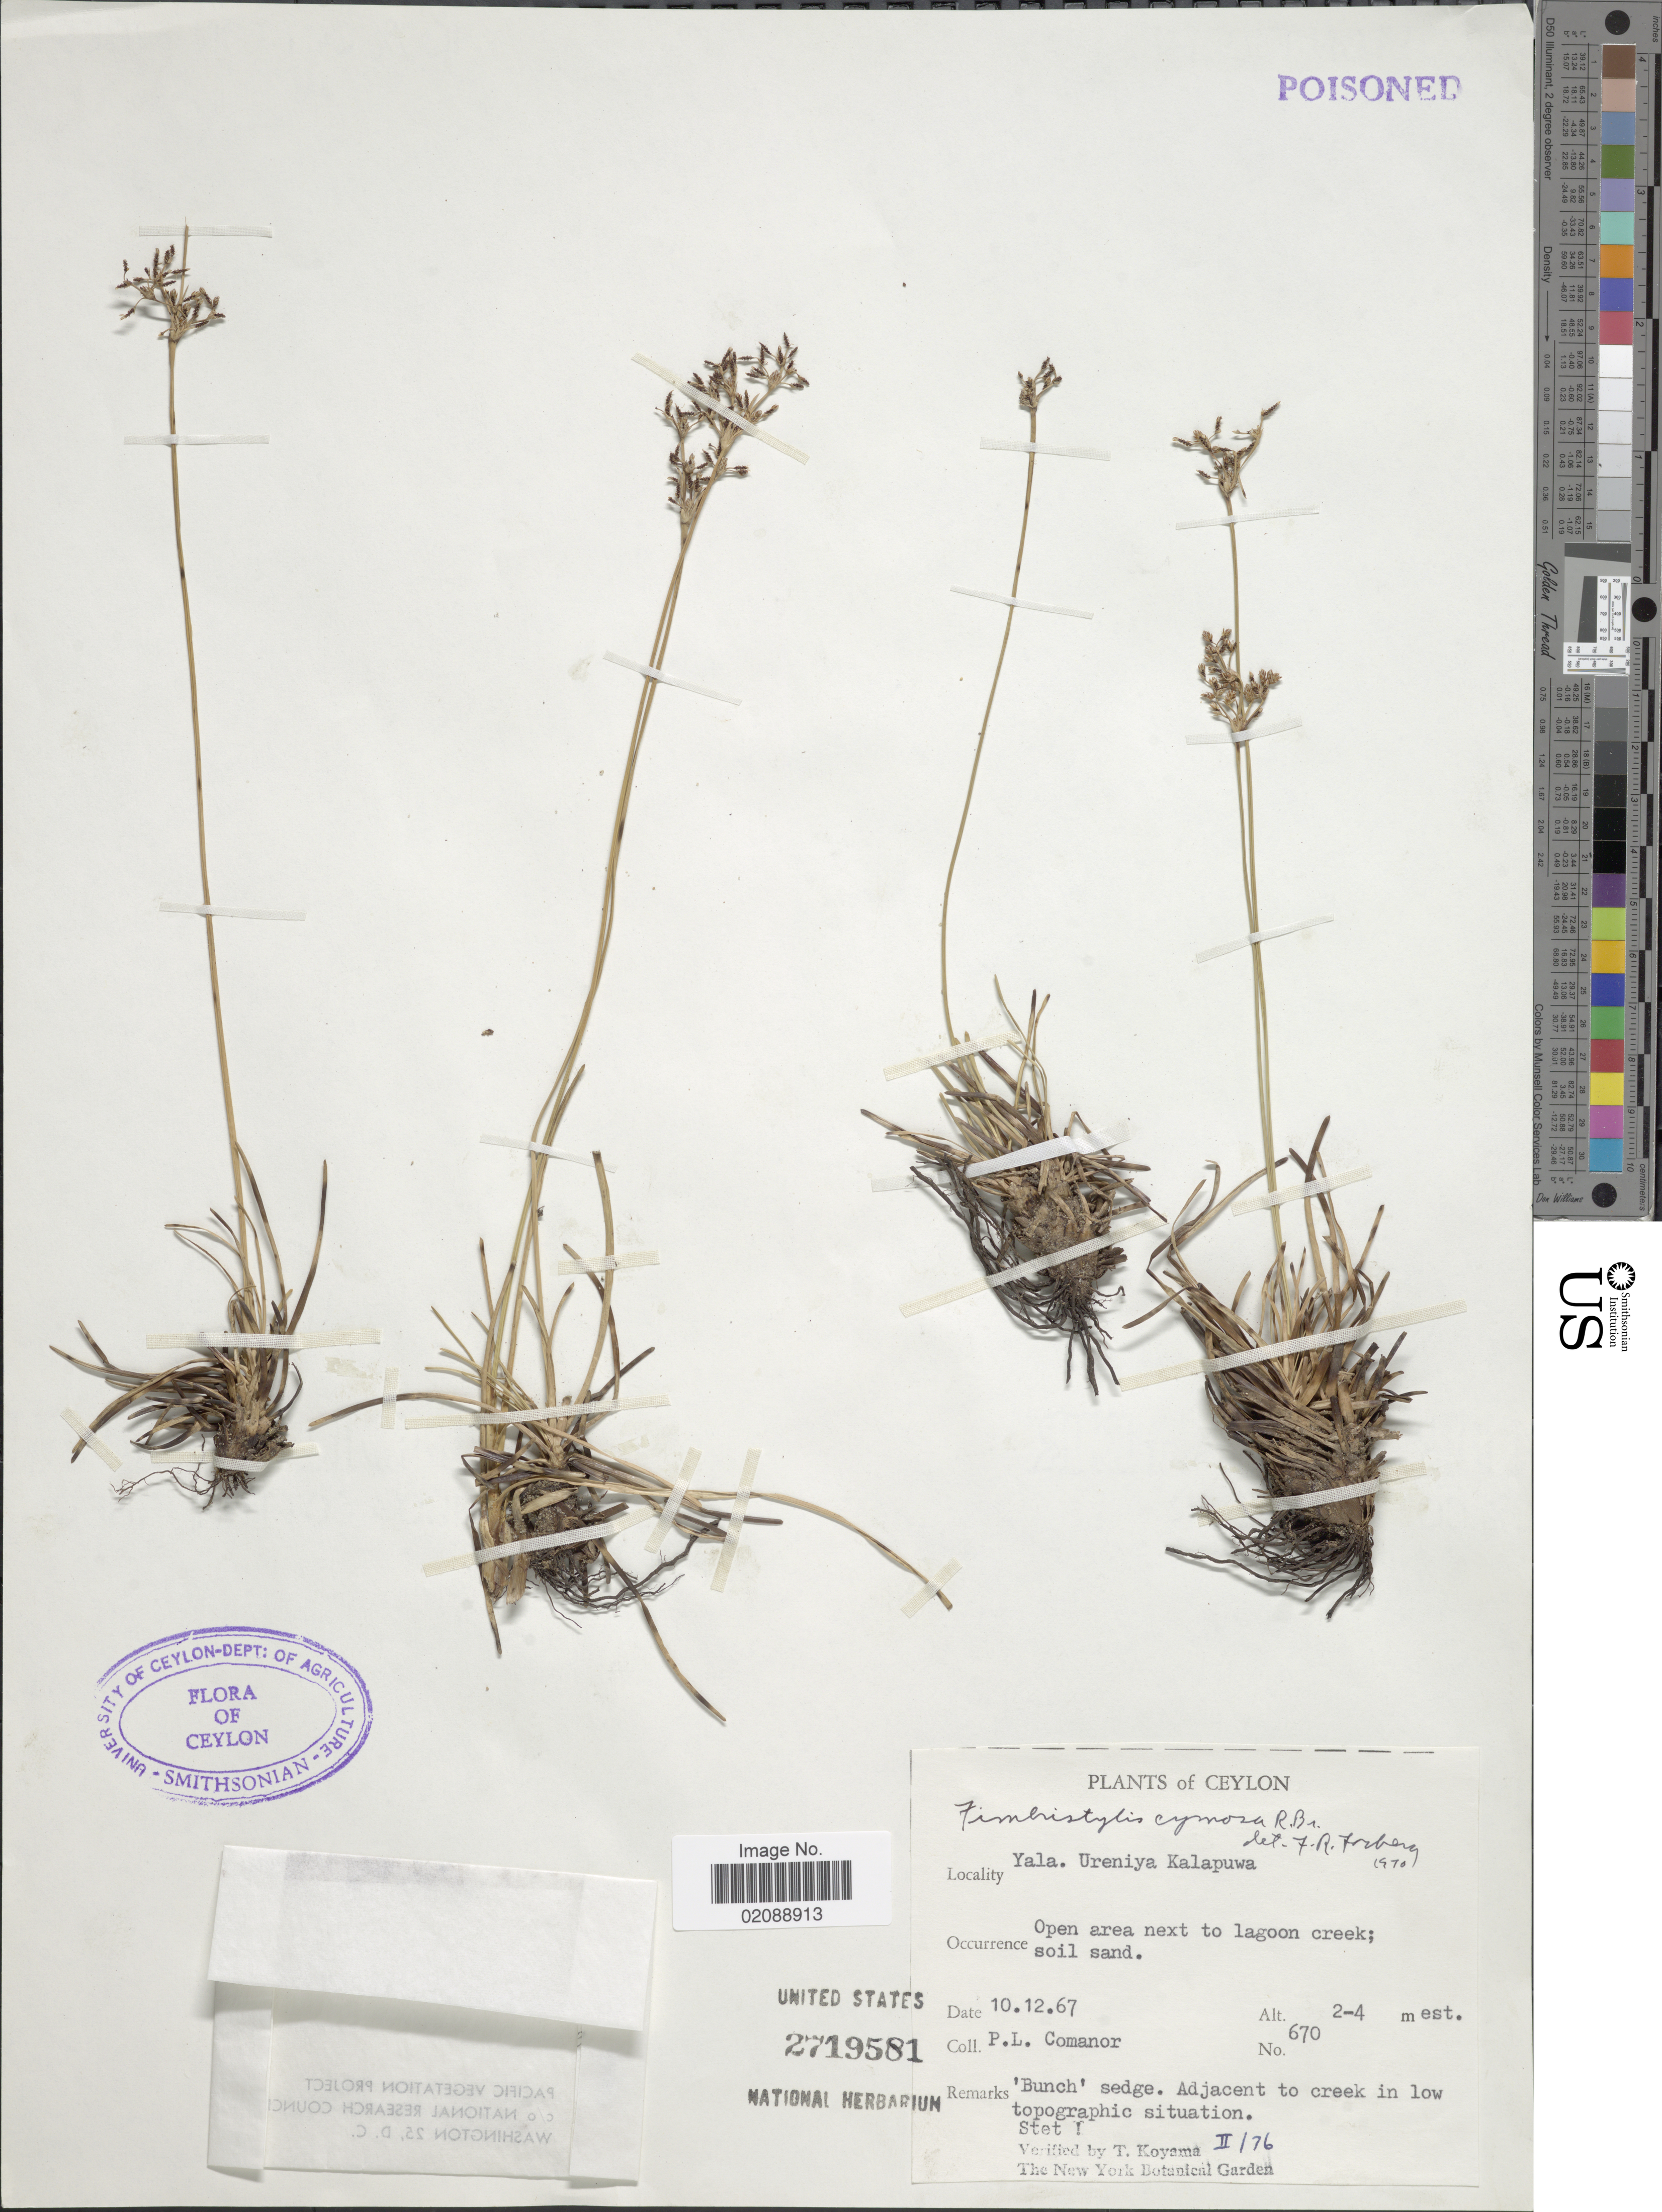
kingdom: Plantae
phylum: Tracheophyta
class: Liliopsida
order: Poales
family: Cyperaceae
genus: Fimbristylis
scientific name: Fimbristylis cymosa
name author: R. Br.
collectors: P. Comanor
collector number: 670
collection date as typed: Transcribed d/m/y: 10/12/67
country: Sri Lanka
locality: Ceylon, Yala, Ureniya Kalapuwa, open area next to lagoon creek.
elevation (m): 2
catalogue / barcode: US 2719581